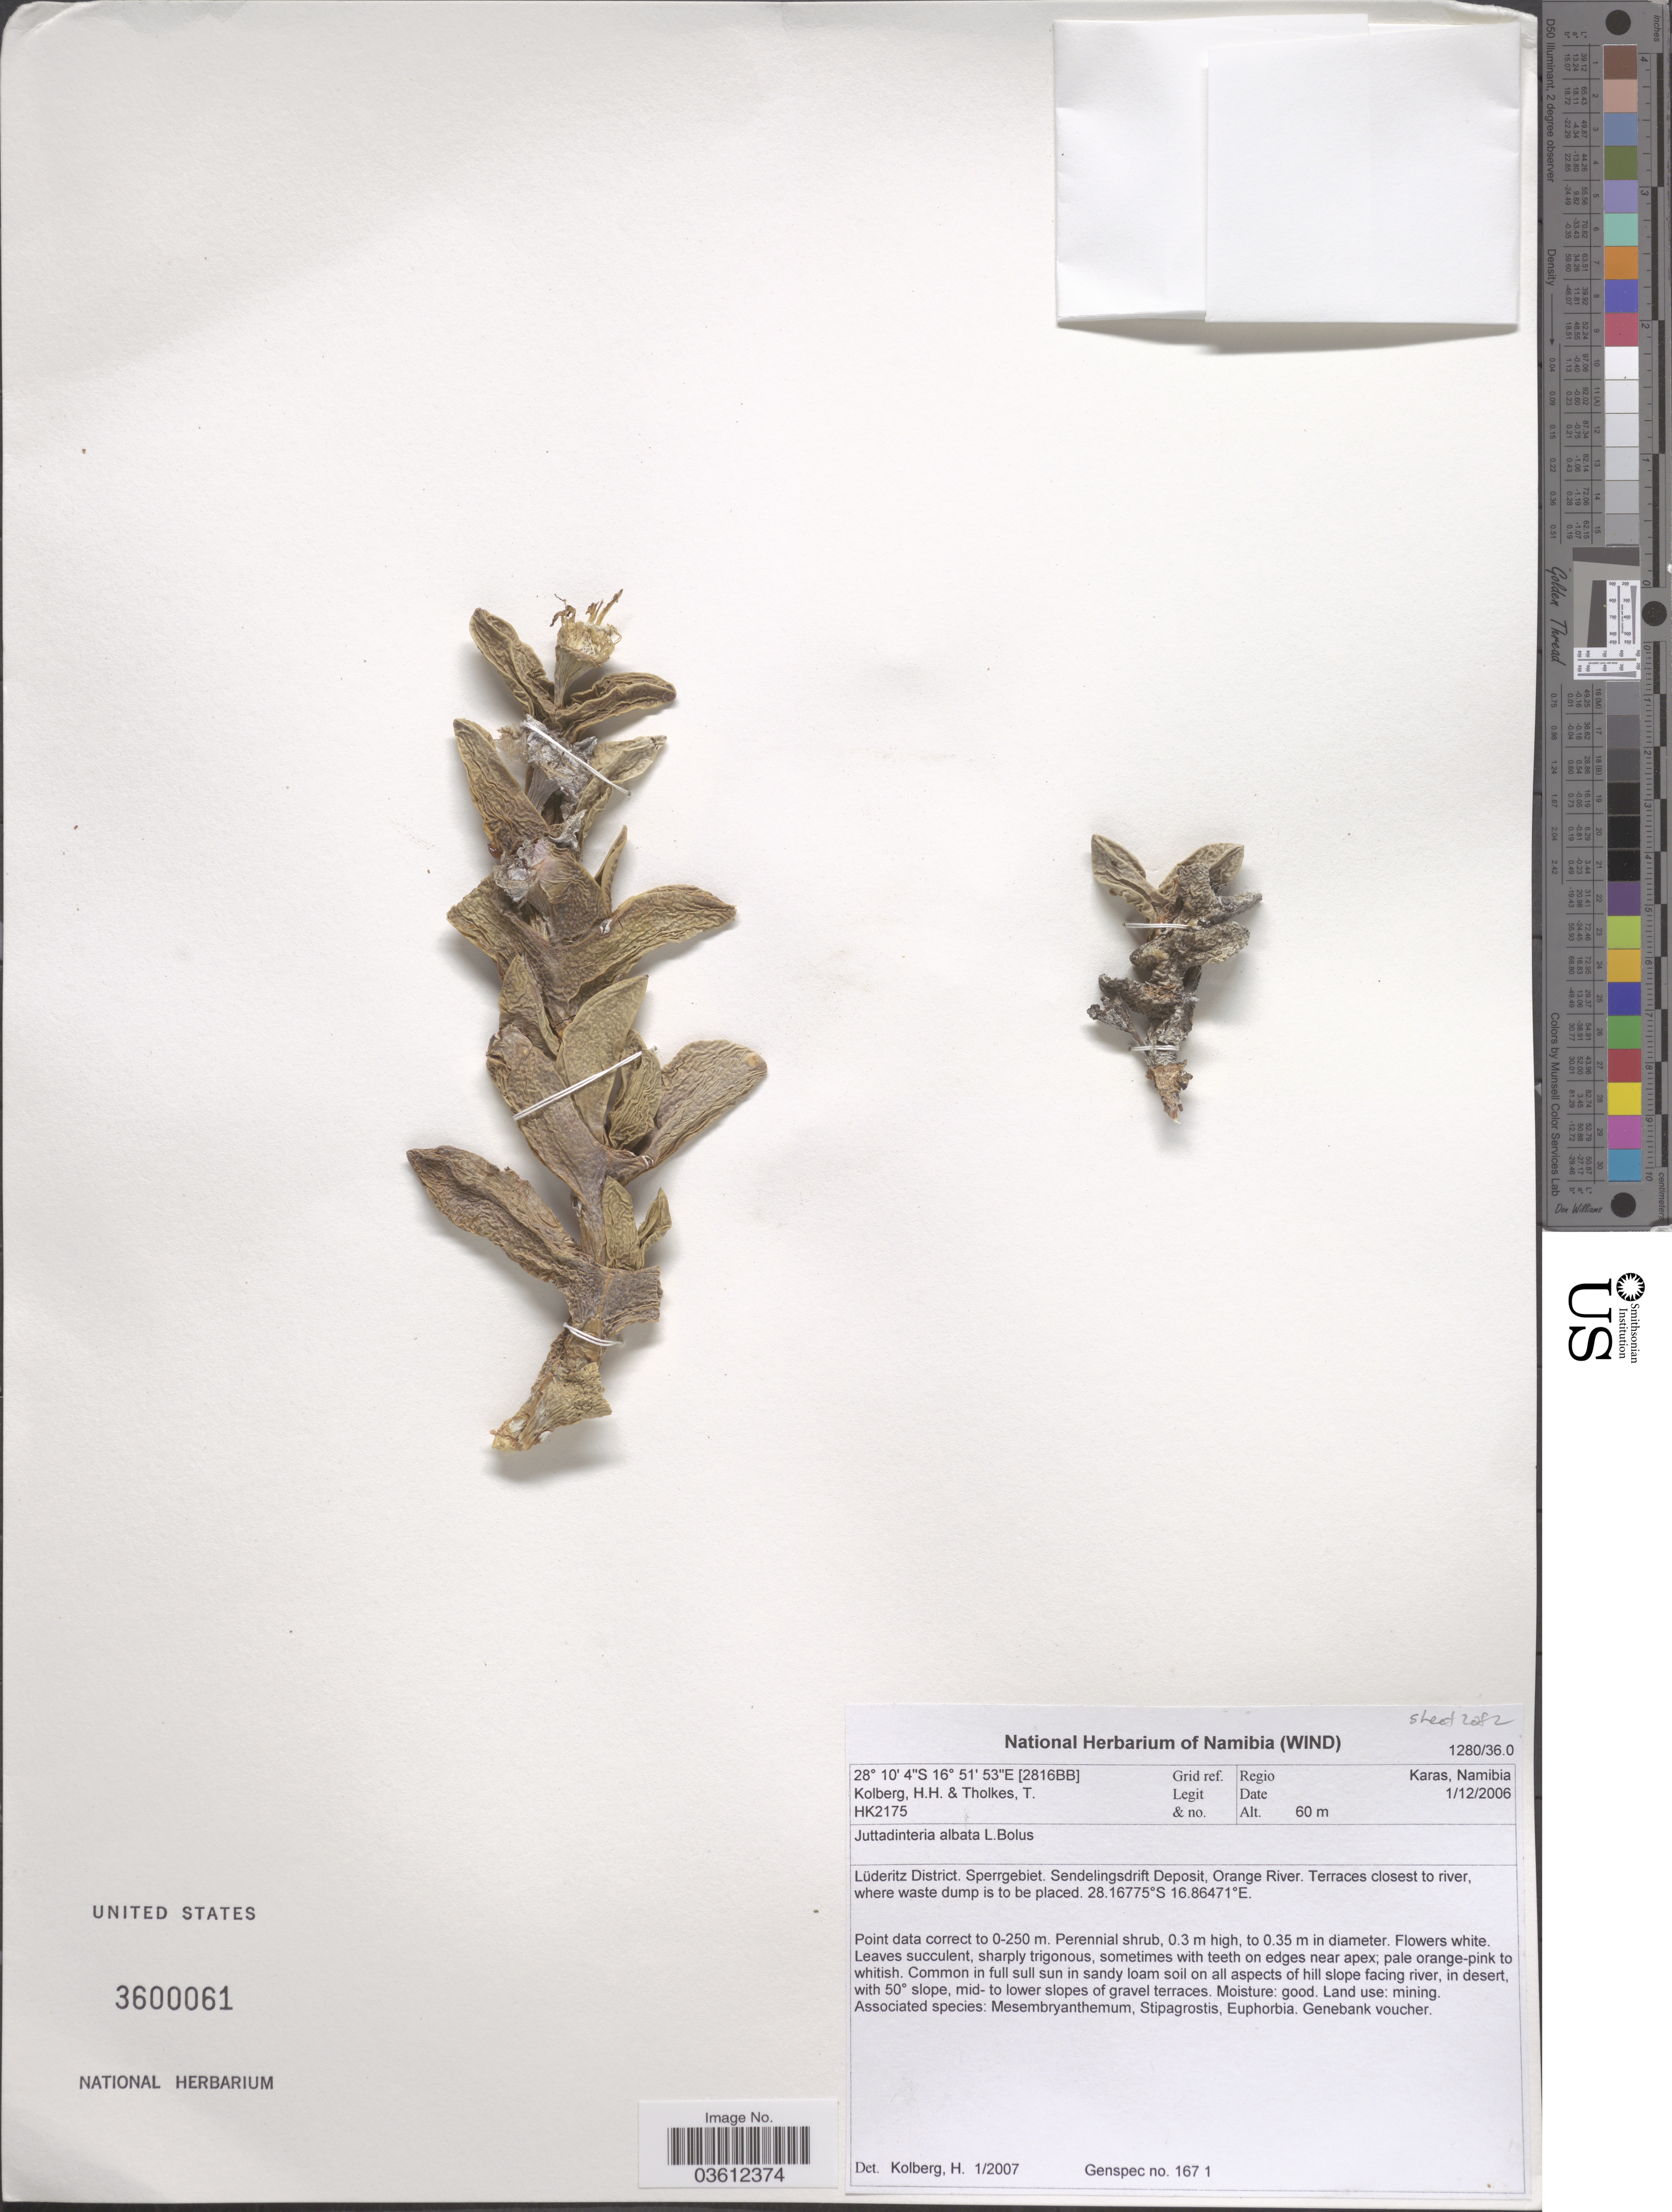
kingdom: Plantae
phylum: Tracheophyta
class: Magnoliopsida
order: Caryophyllales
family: Aizoaceae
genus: Juttadinteria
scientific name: Juttadinteria albata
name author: L. Bolus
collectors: H. H. Kolberg & T. Tholkes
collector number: HK2175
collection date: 2006-12-01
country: Namibia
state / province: Karas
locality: Grid ref. [2816BB]. Regio Karas. Lüderitz District. Sperrgebiet. Sendelingsdrift Deposit, Orange River. Terraces closest to river.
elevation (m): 60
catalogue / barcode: US 3600061